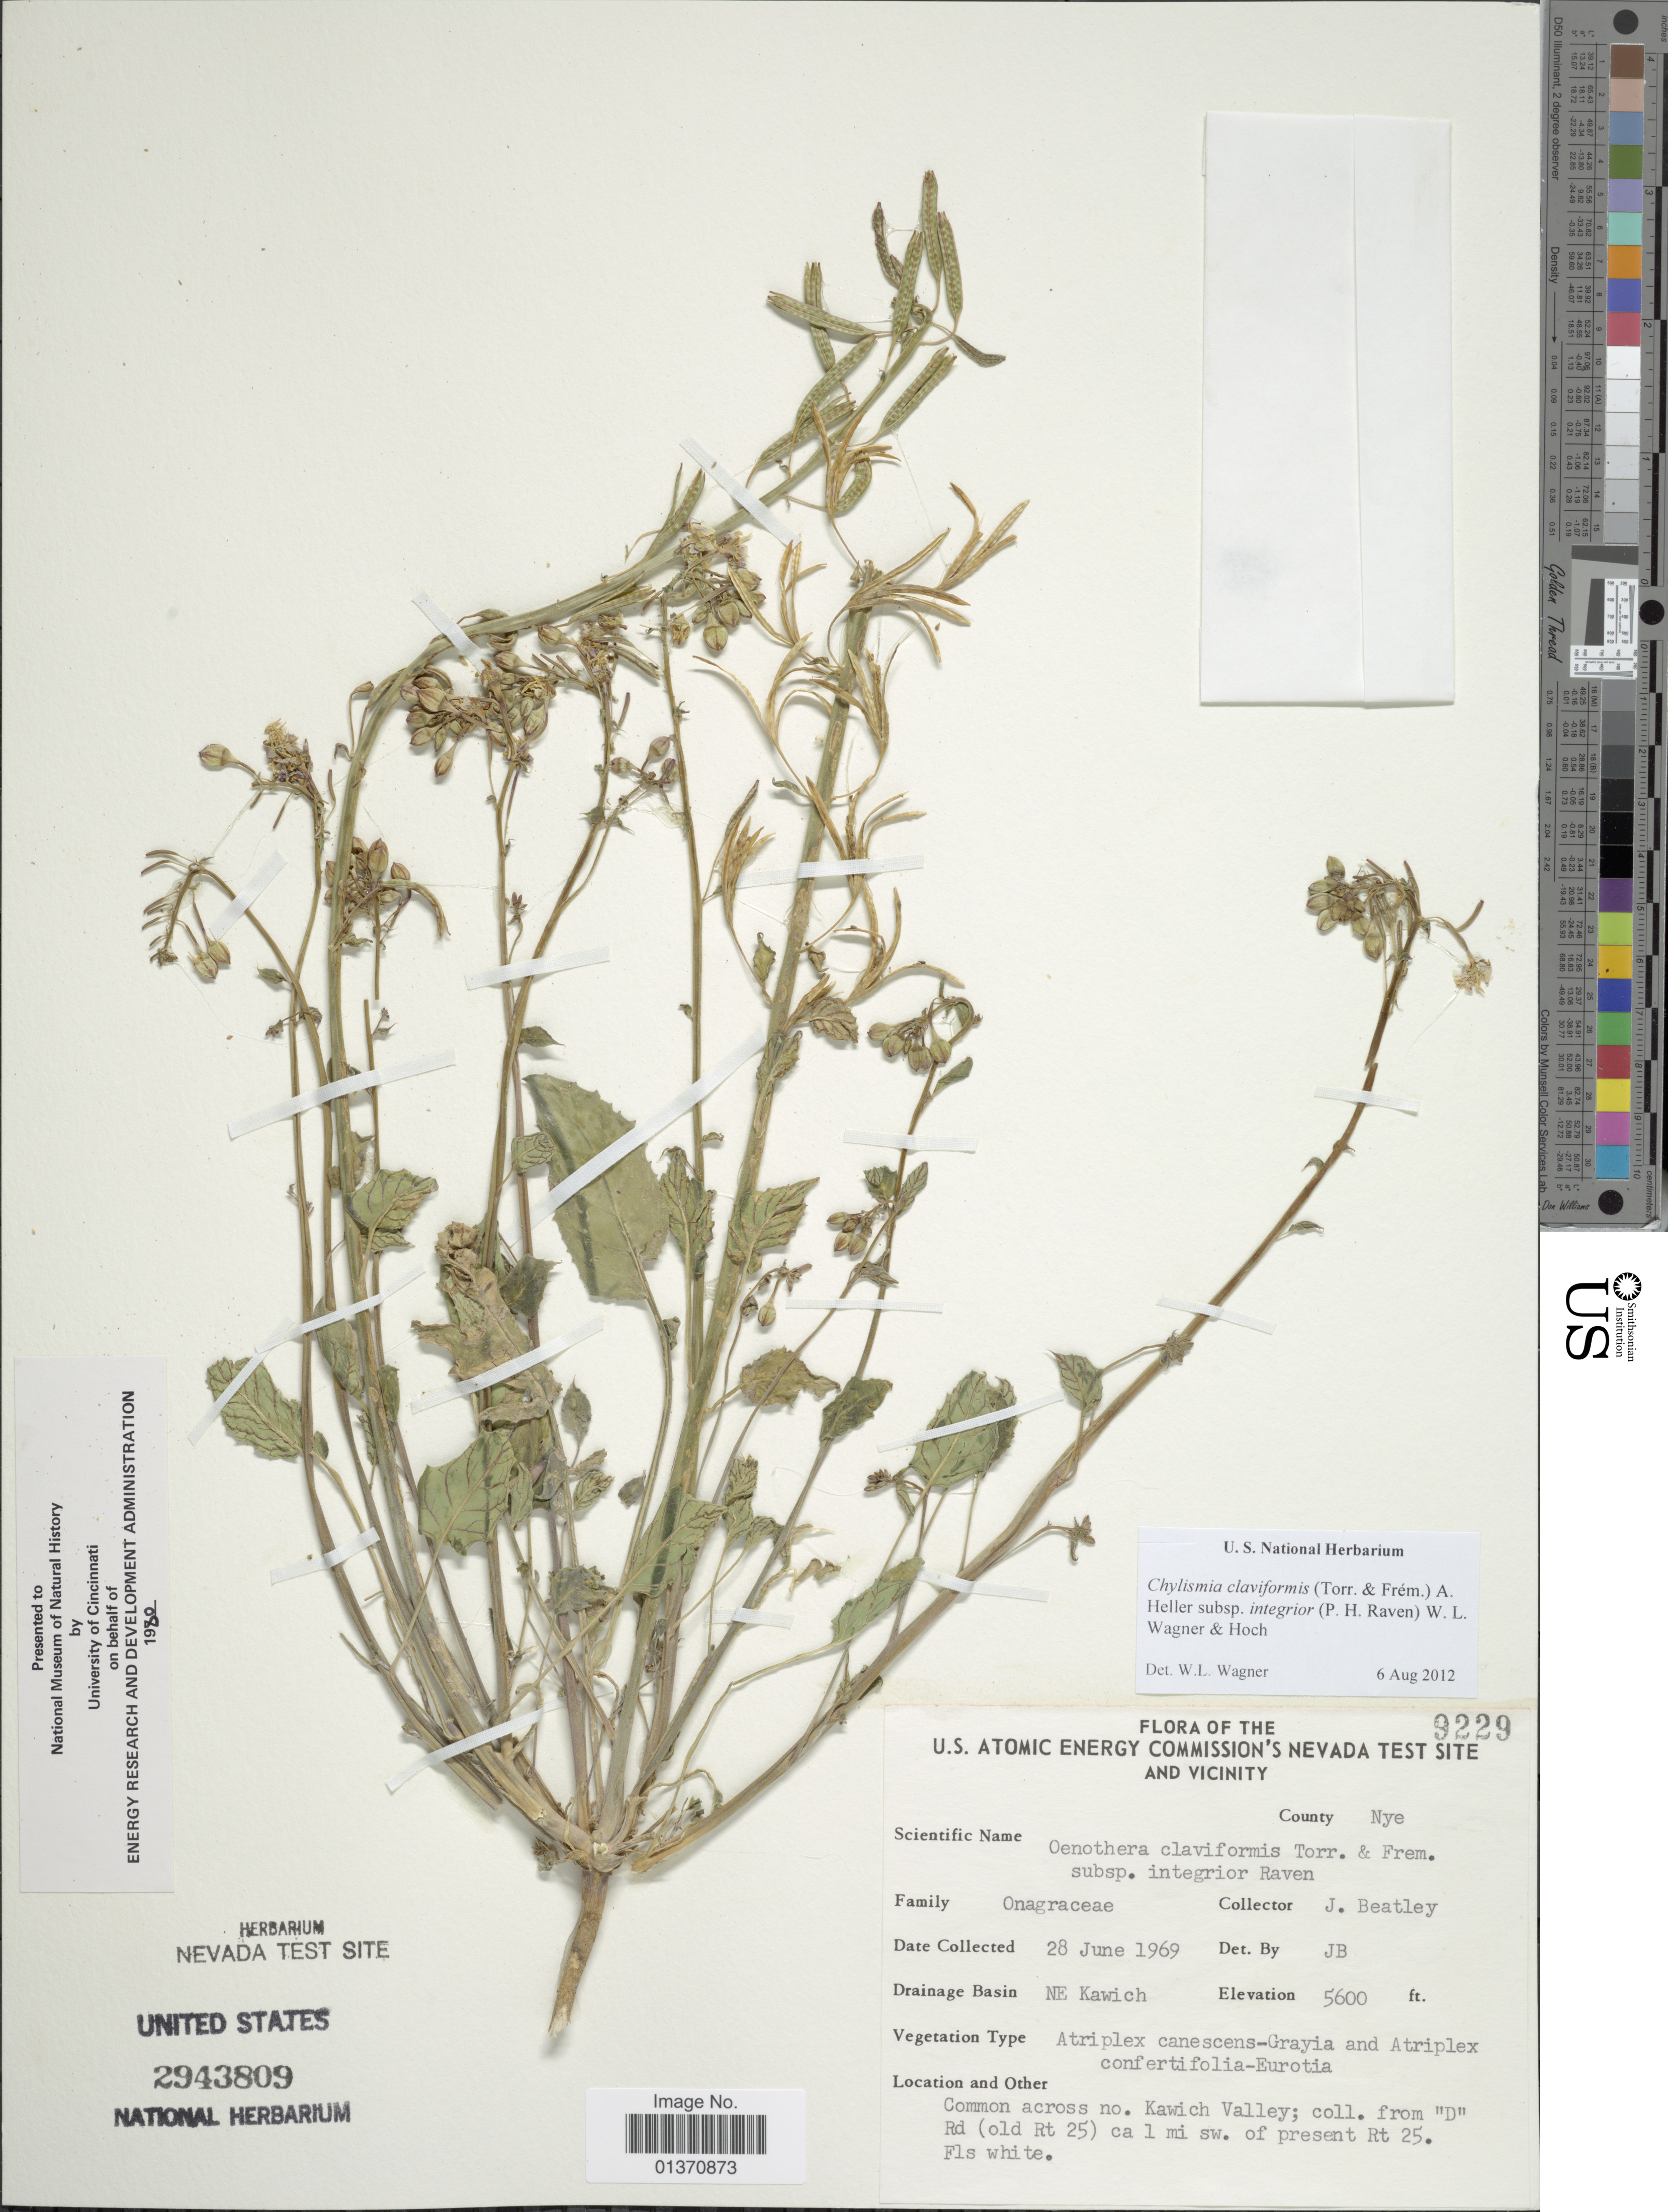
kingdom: Plantae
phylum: Tracheophyta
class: Magnoliopsida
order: Myrtales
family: Onagraceae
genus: Chylismia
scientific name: Chylismia claviformis subsp. integrior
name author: (P.H. Raven) W.L. Wagner & Hoch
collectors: J. C. Beatley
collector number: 9229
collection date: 1969-06-28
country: United States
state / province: Nevada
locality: U. S. Atomic Energy Commission's Nevada Test Site and Vicinity, NE Kawich, common across no. Kawich Valley; coll. from "D" Rd (old Rt 25) ca 1 mi sw. of present Rt 25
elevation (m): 1707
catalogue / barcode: US 2943809